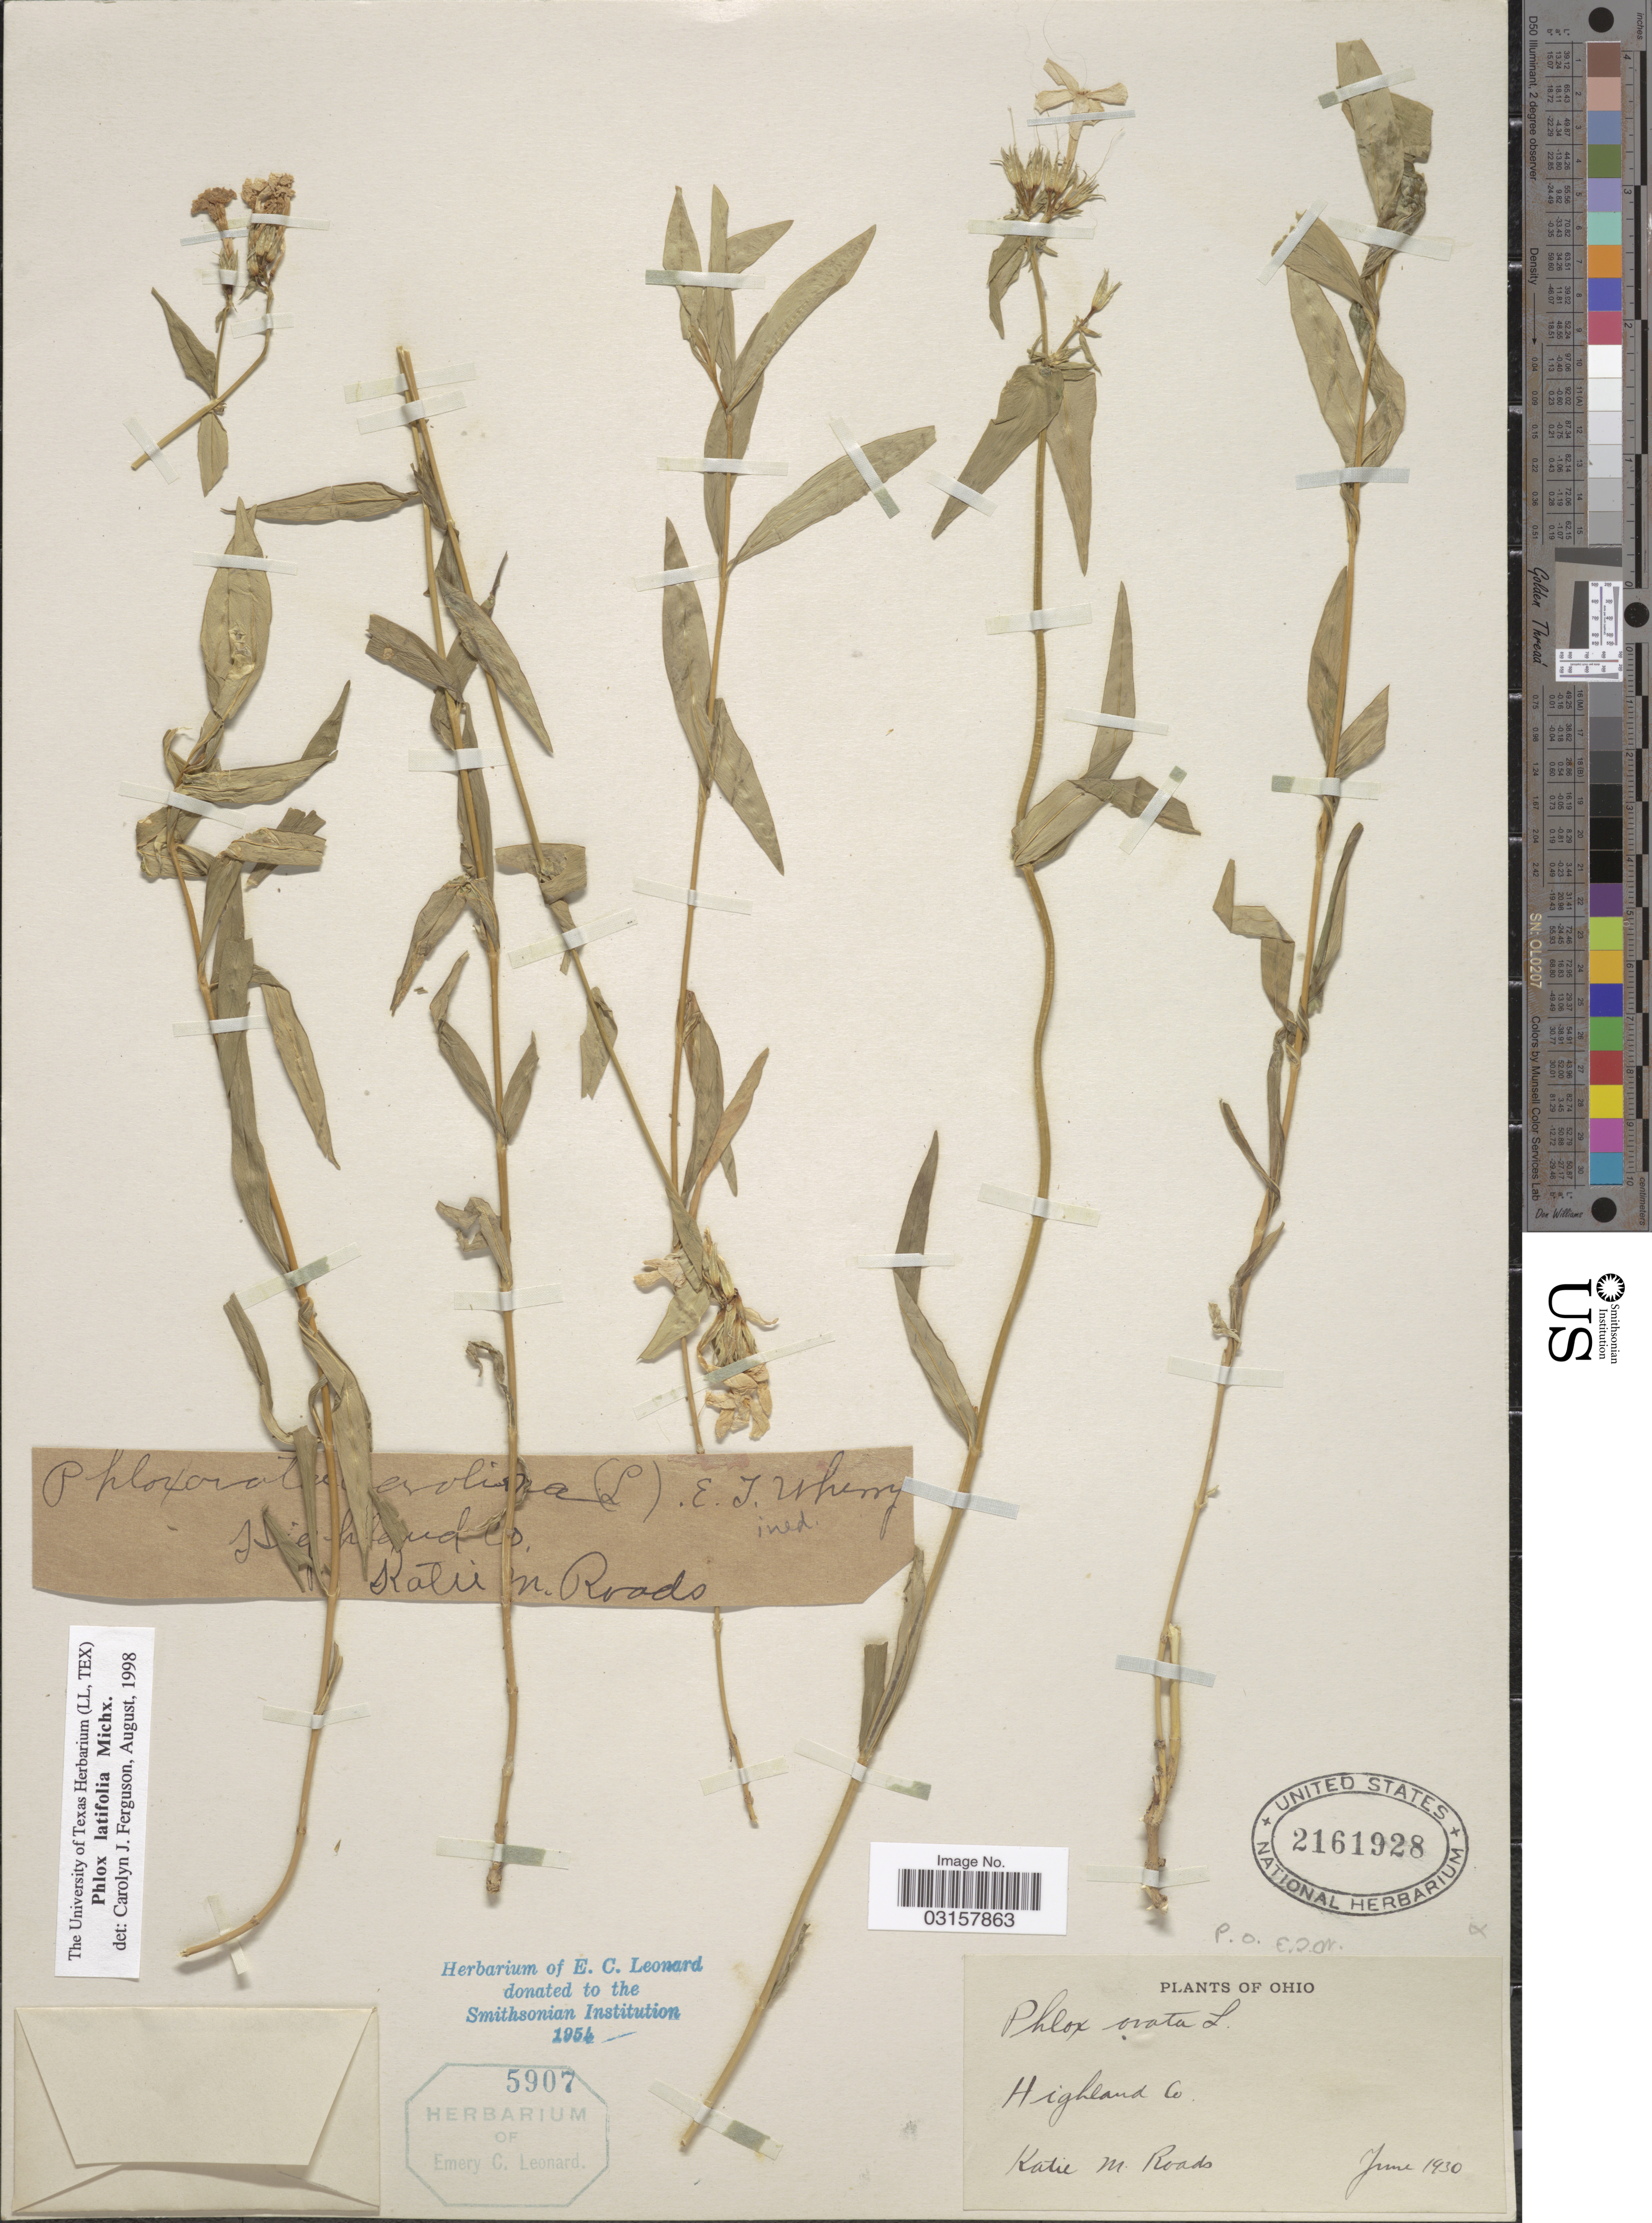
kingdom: Plantae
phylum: Tracheophyta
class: Magnoliopsida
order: Ericales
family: Polemoniaceae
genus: Phlox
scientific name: Phlox ovata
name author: L.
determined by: Mayfield, M. H.; Ferguson, C. J.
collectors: K. Roads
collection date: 1930-06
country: United States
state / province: Ohio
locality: Highlands Co.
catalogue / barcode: US 2161928